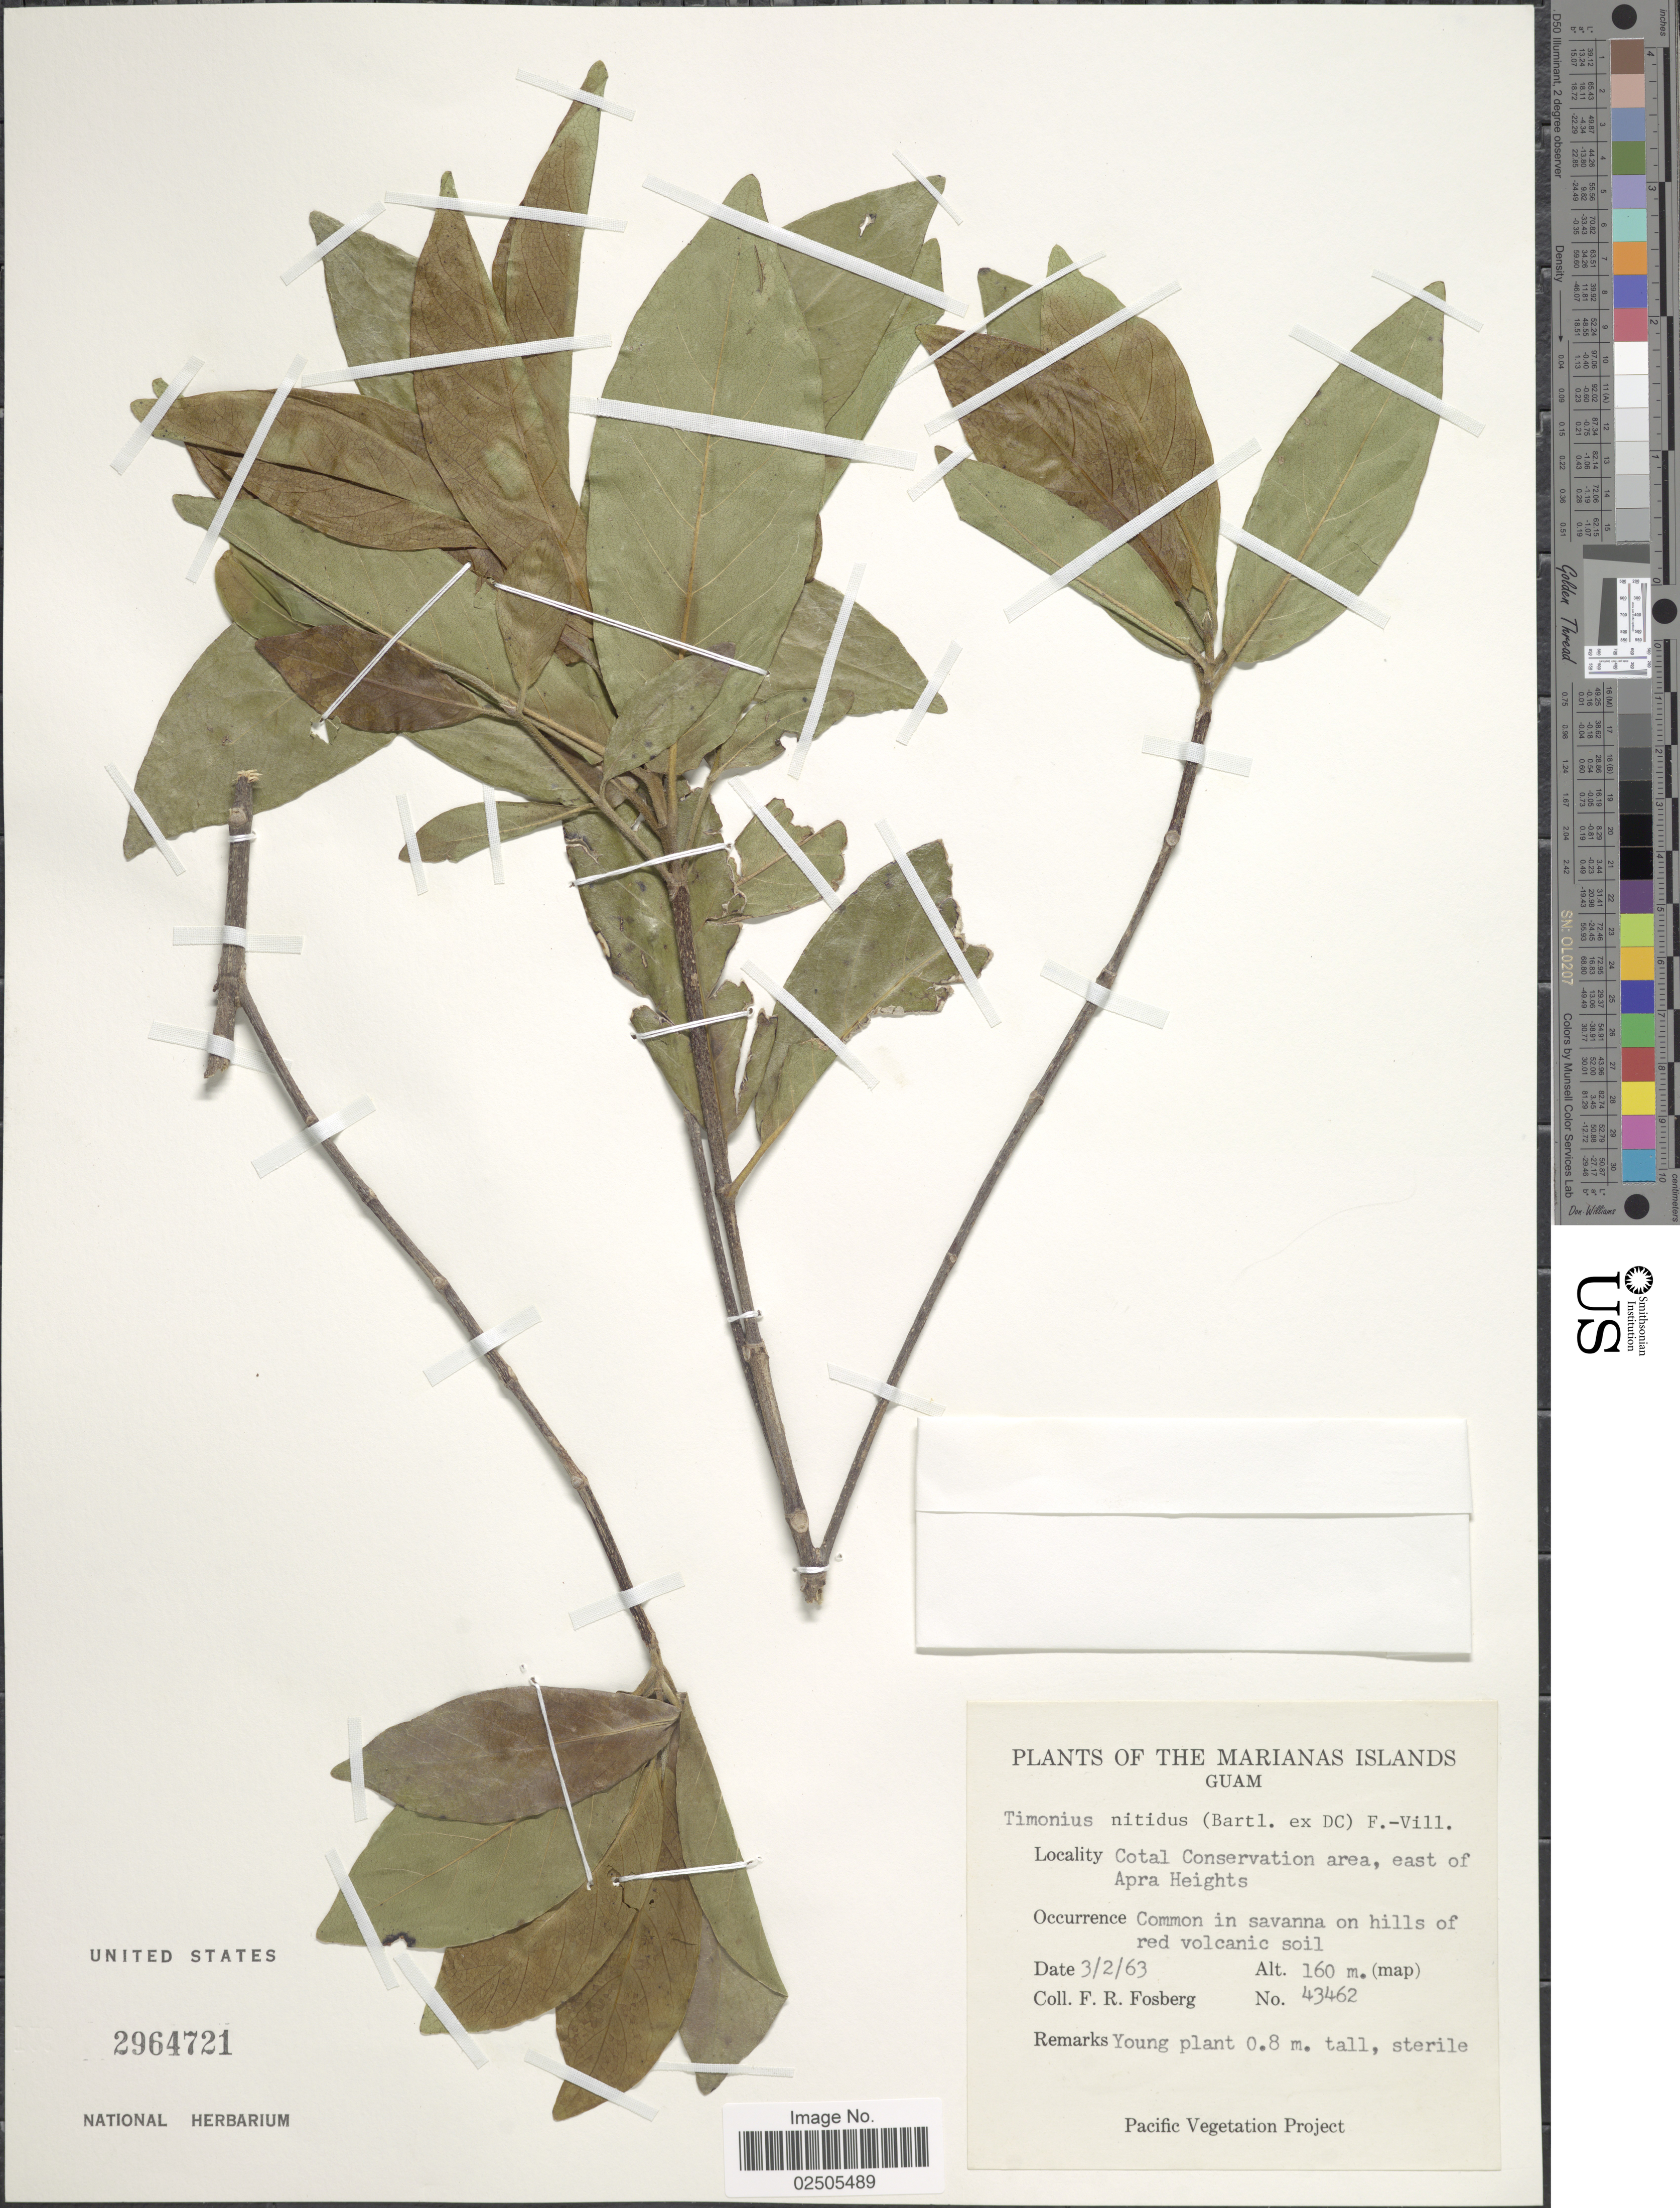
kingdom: Plantae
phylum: Tracheophyta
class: Magnoliopsida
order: Gentianales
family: Rubiaceae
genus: Timonius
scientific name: Timonius nitidus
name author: (Bartl. ex DC.) Fern.-Vill.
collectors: F. R. Fosberg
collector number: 43462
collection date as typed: Transcribed d/m/y: 3/2/63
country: Guam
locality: The Marianas Islands, Cotal Conservation area, east of Apra Heights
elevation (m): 160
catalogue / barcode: US 2964721